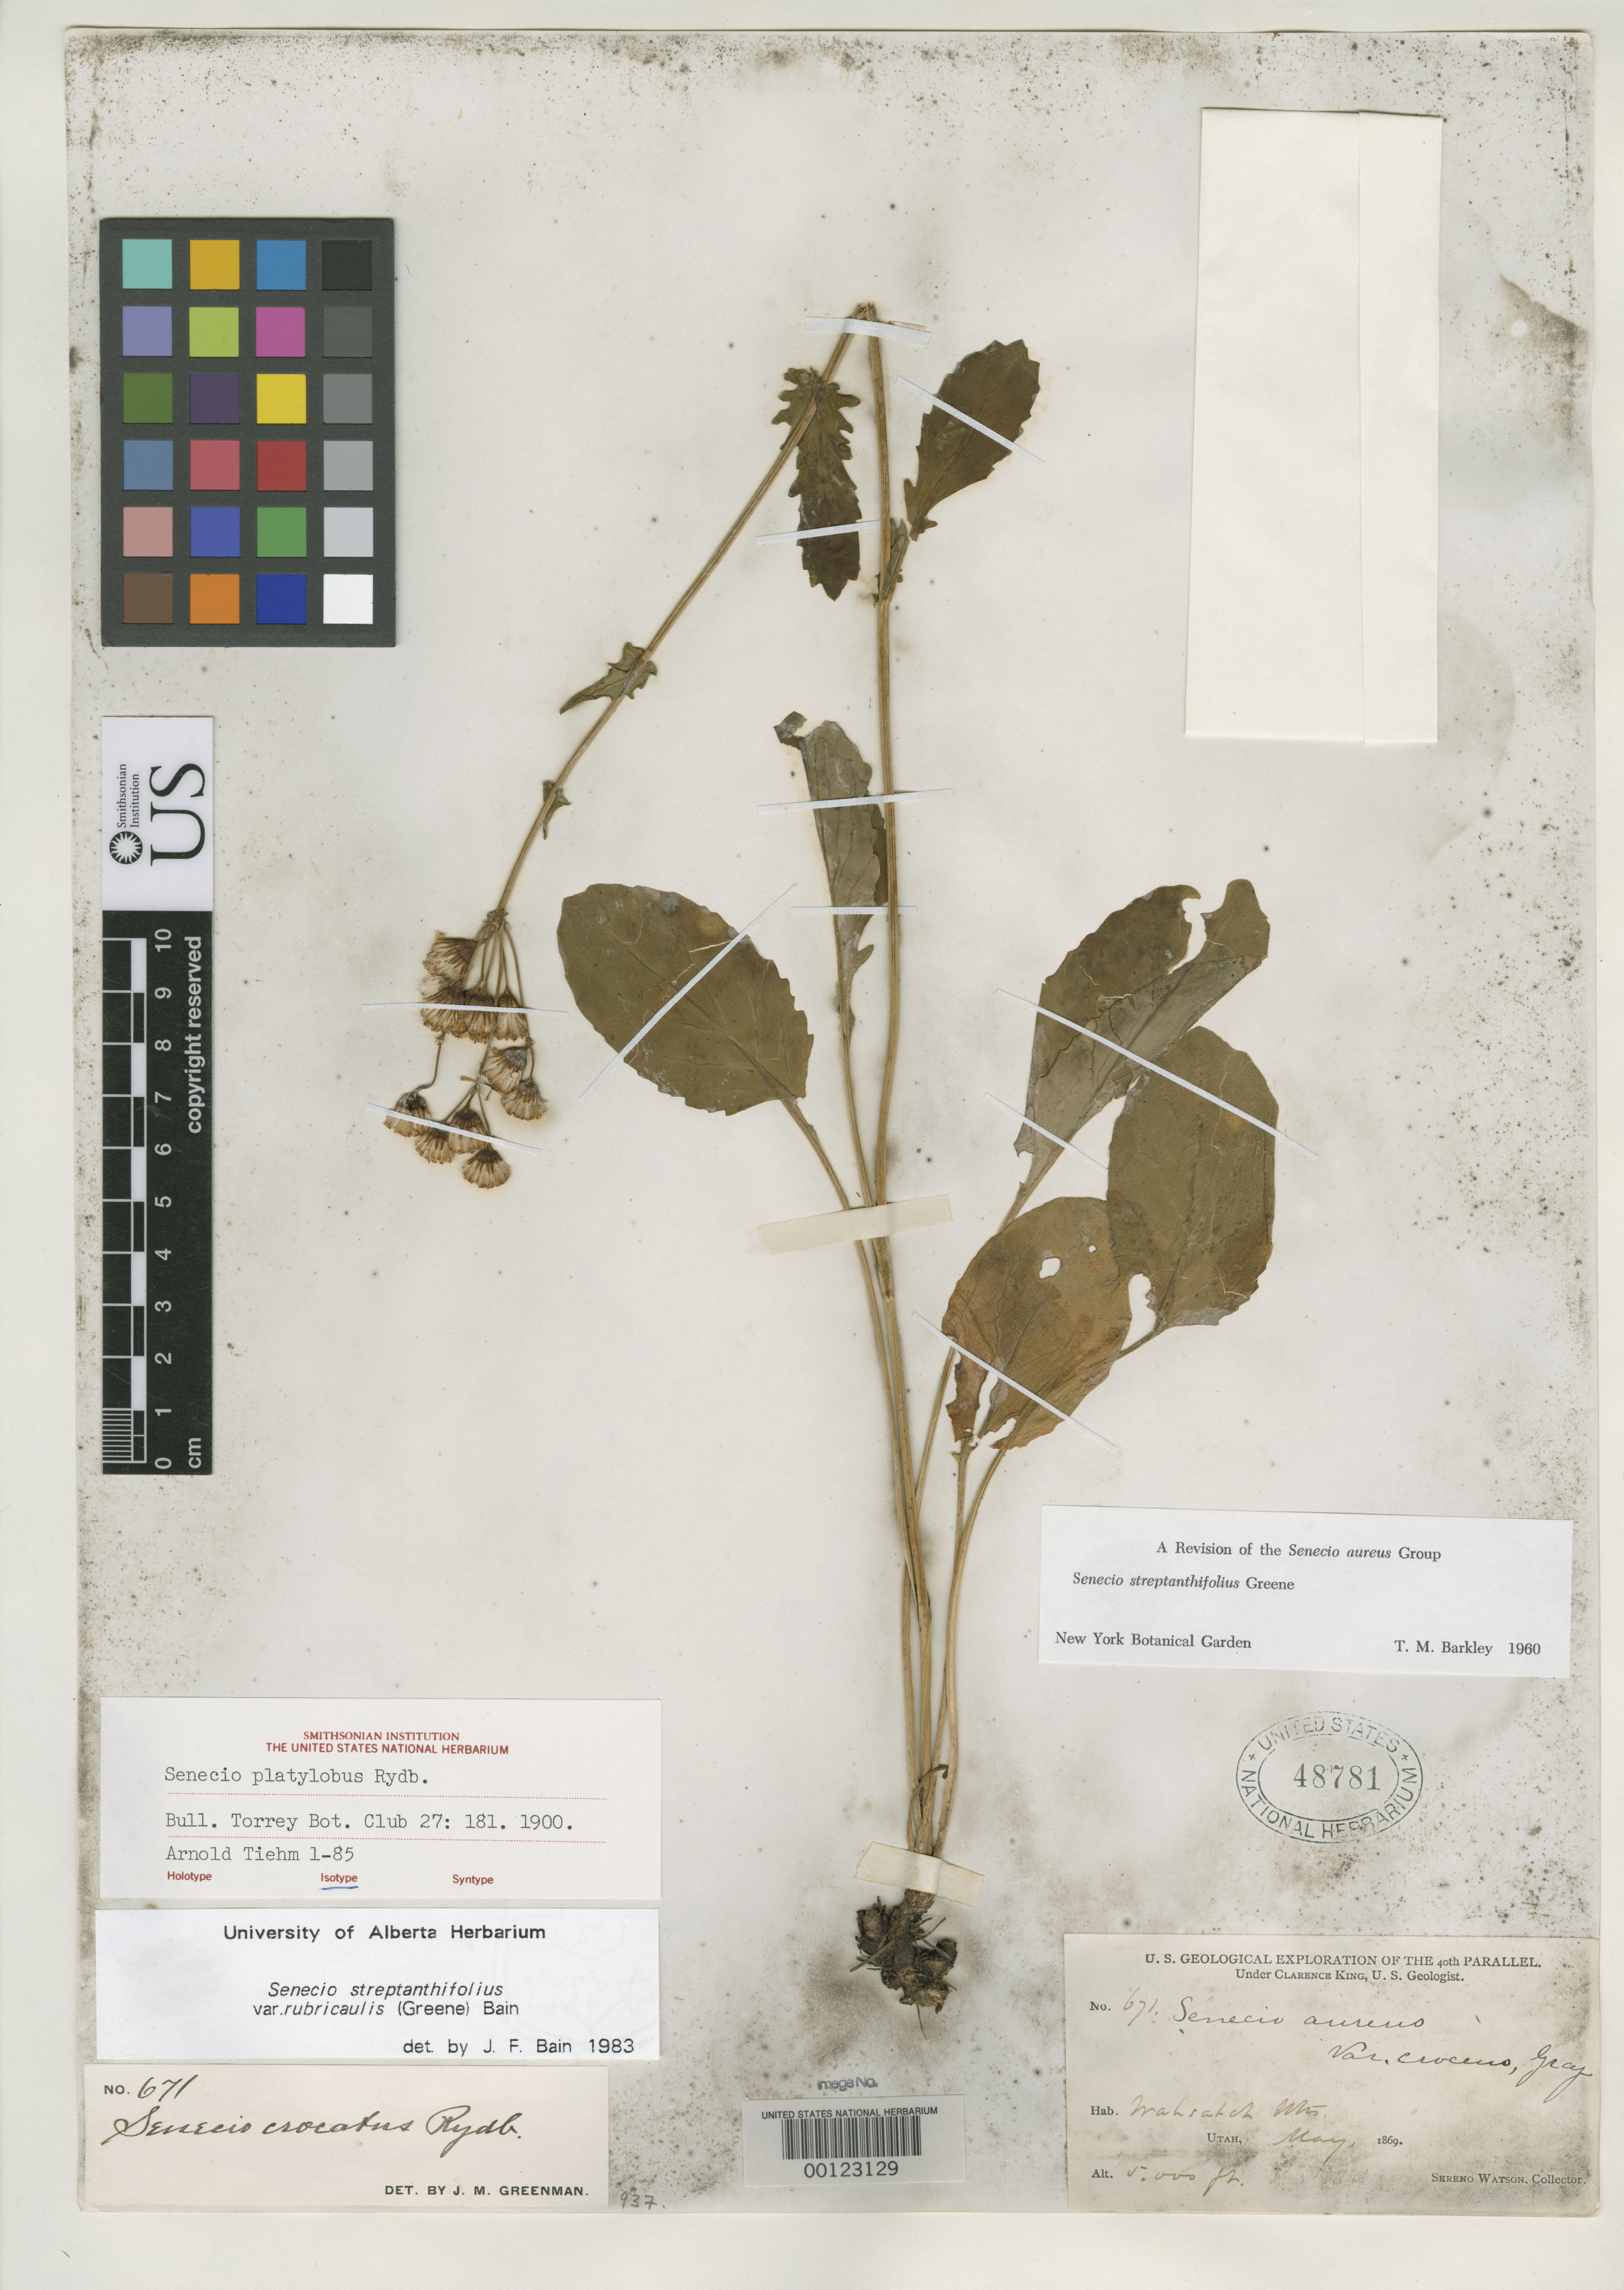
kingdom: Plantae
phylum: Tracheophyta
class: Magnoliopsida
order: Asterales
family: Asteraceae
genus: Senecio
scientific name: Senecio platylobus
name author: Rydb.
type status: Isotype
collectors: S. Watson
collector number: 671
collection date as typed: May 1869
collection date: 1869-05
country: United States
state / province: Utah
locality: Wasatch Mts.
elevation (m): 1524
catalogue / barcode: US 48781